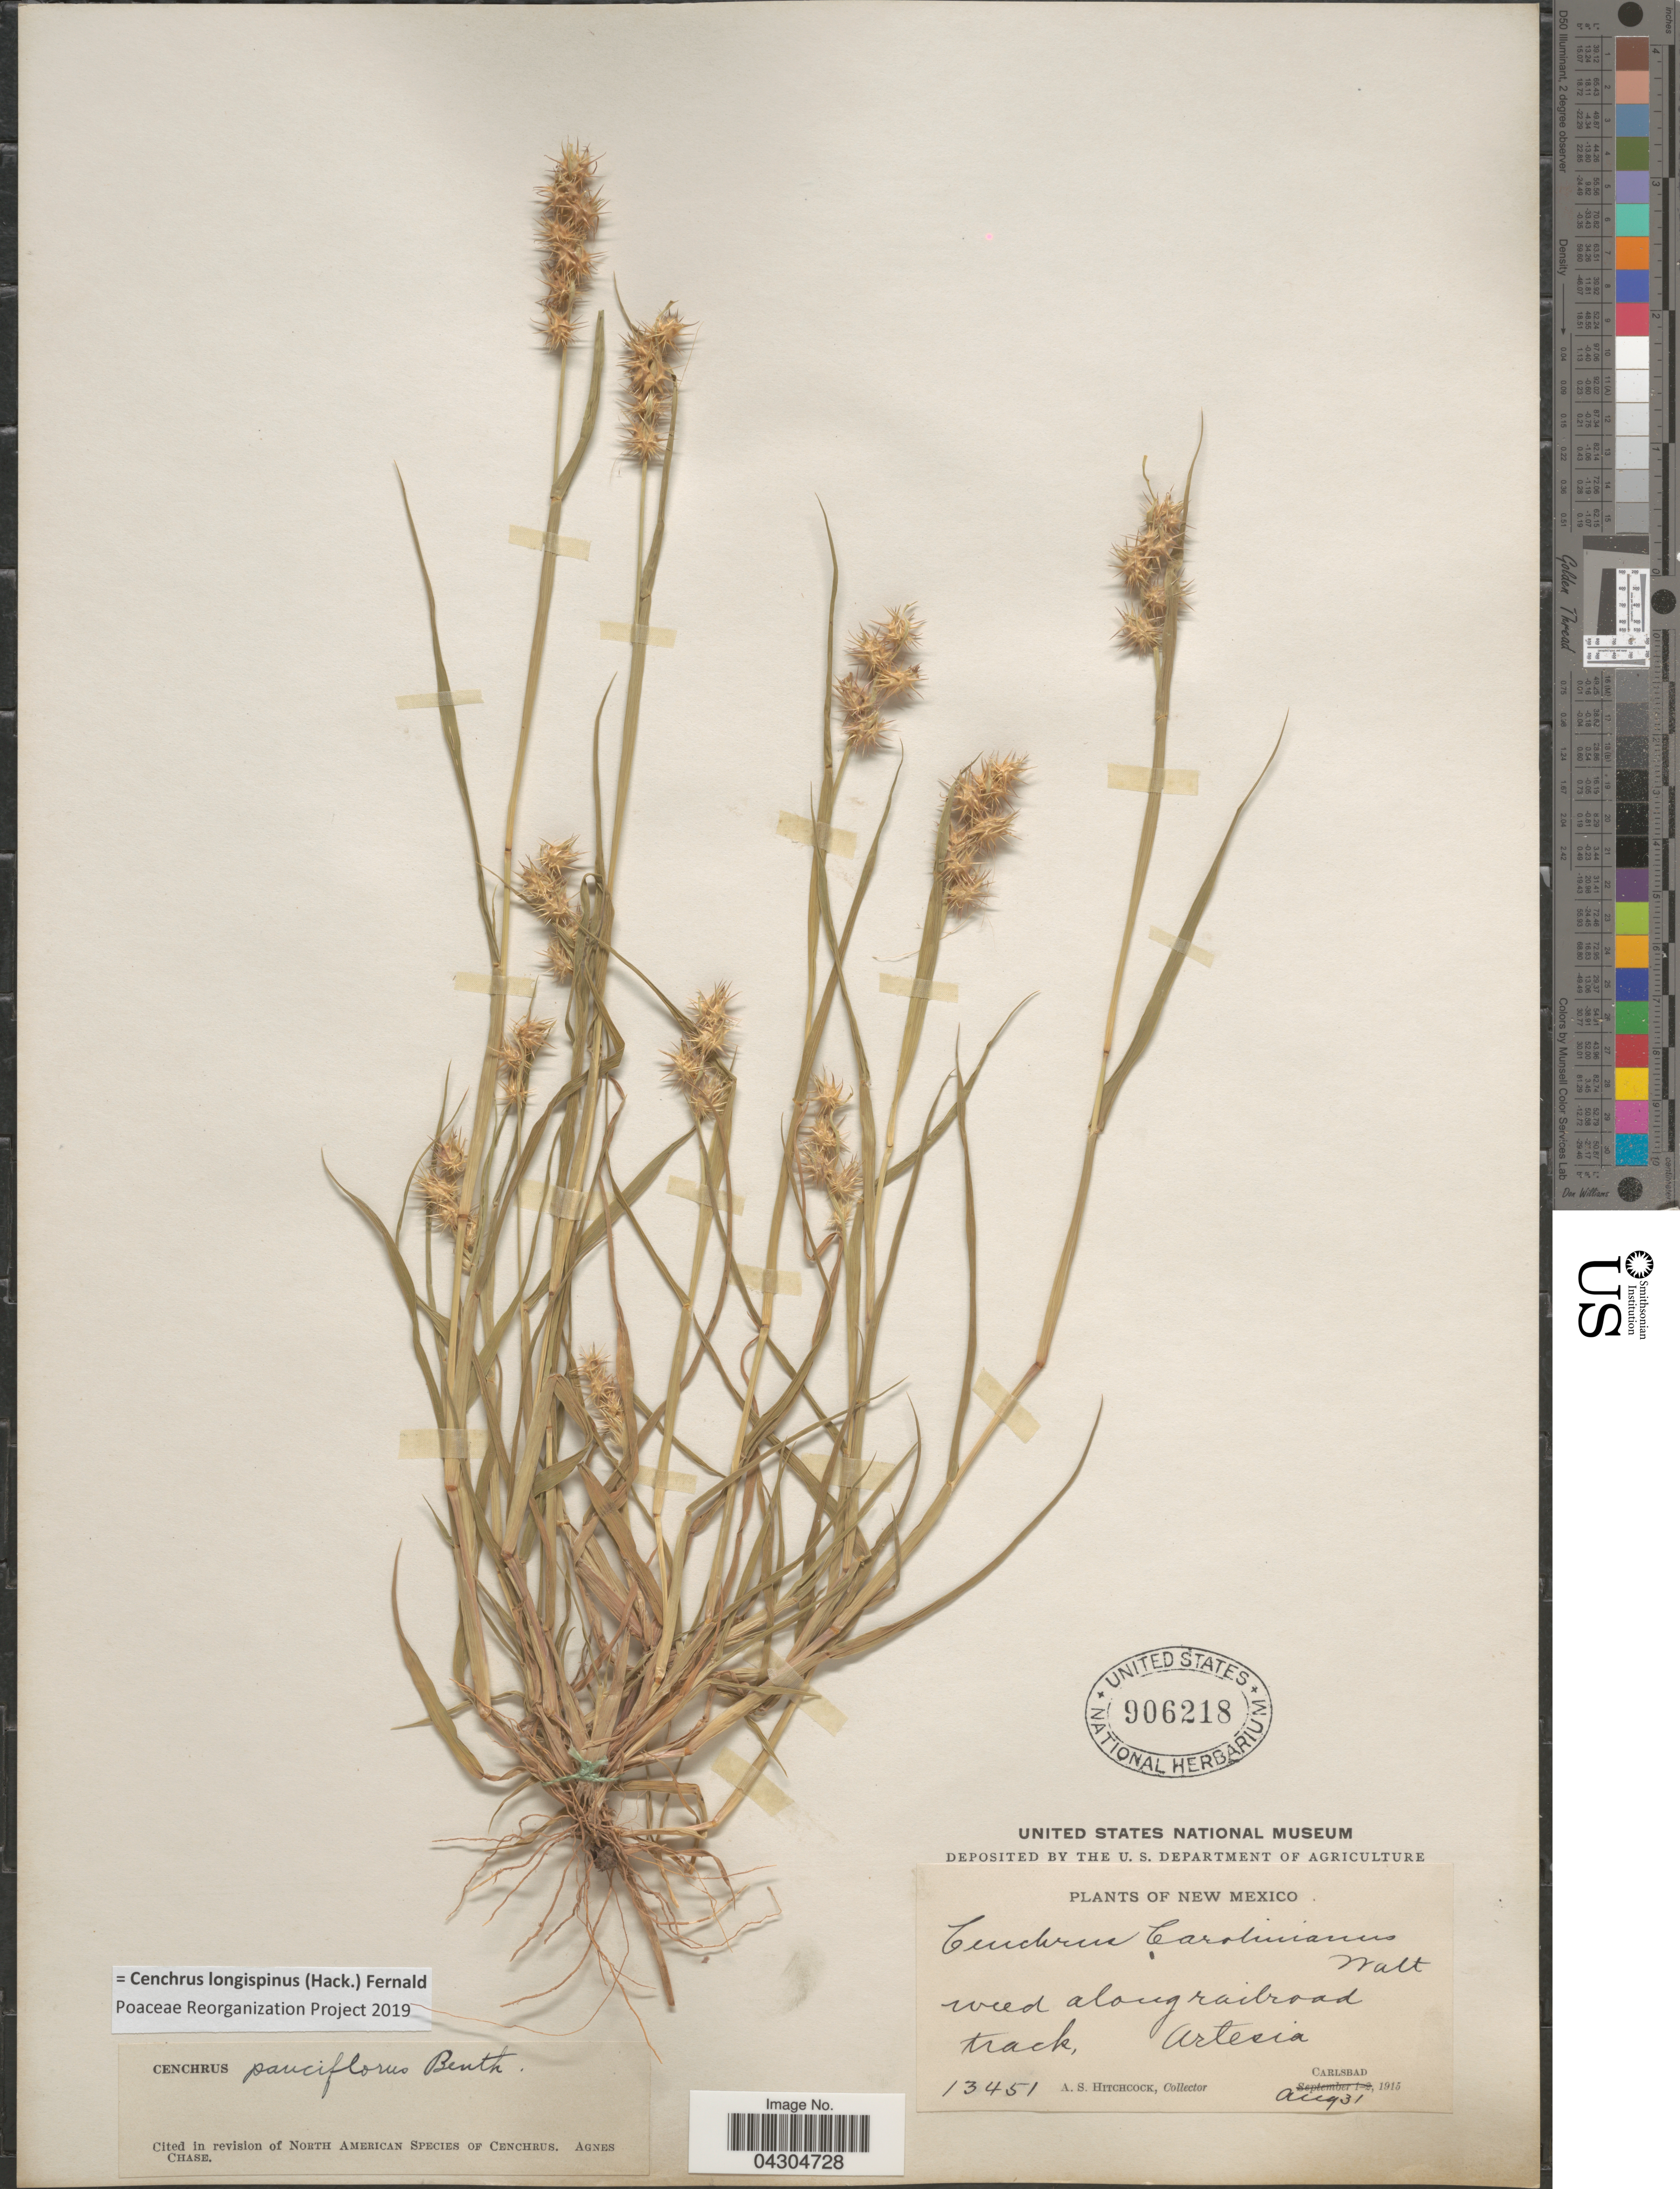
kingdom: Plantae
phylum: Tracheophyta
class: Liliopsida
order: Poales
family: Poaceae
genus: Cenchrus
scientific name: Cenchrus longispinus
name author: (Hack.) Fernald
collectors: A. S. Hitchcock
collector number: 13451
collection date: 1915-08-31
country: United States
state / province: New Mexico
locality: Along railroad track, Artesia. Carlsbad.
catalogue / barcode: US 906218